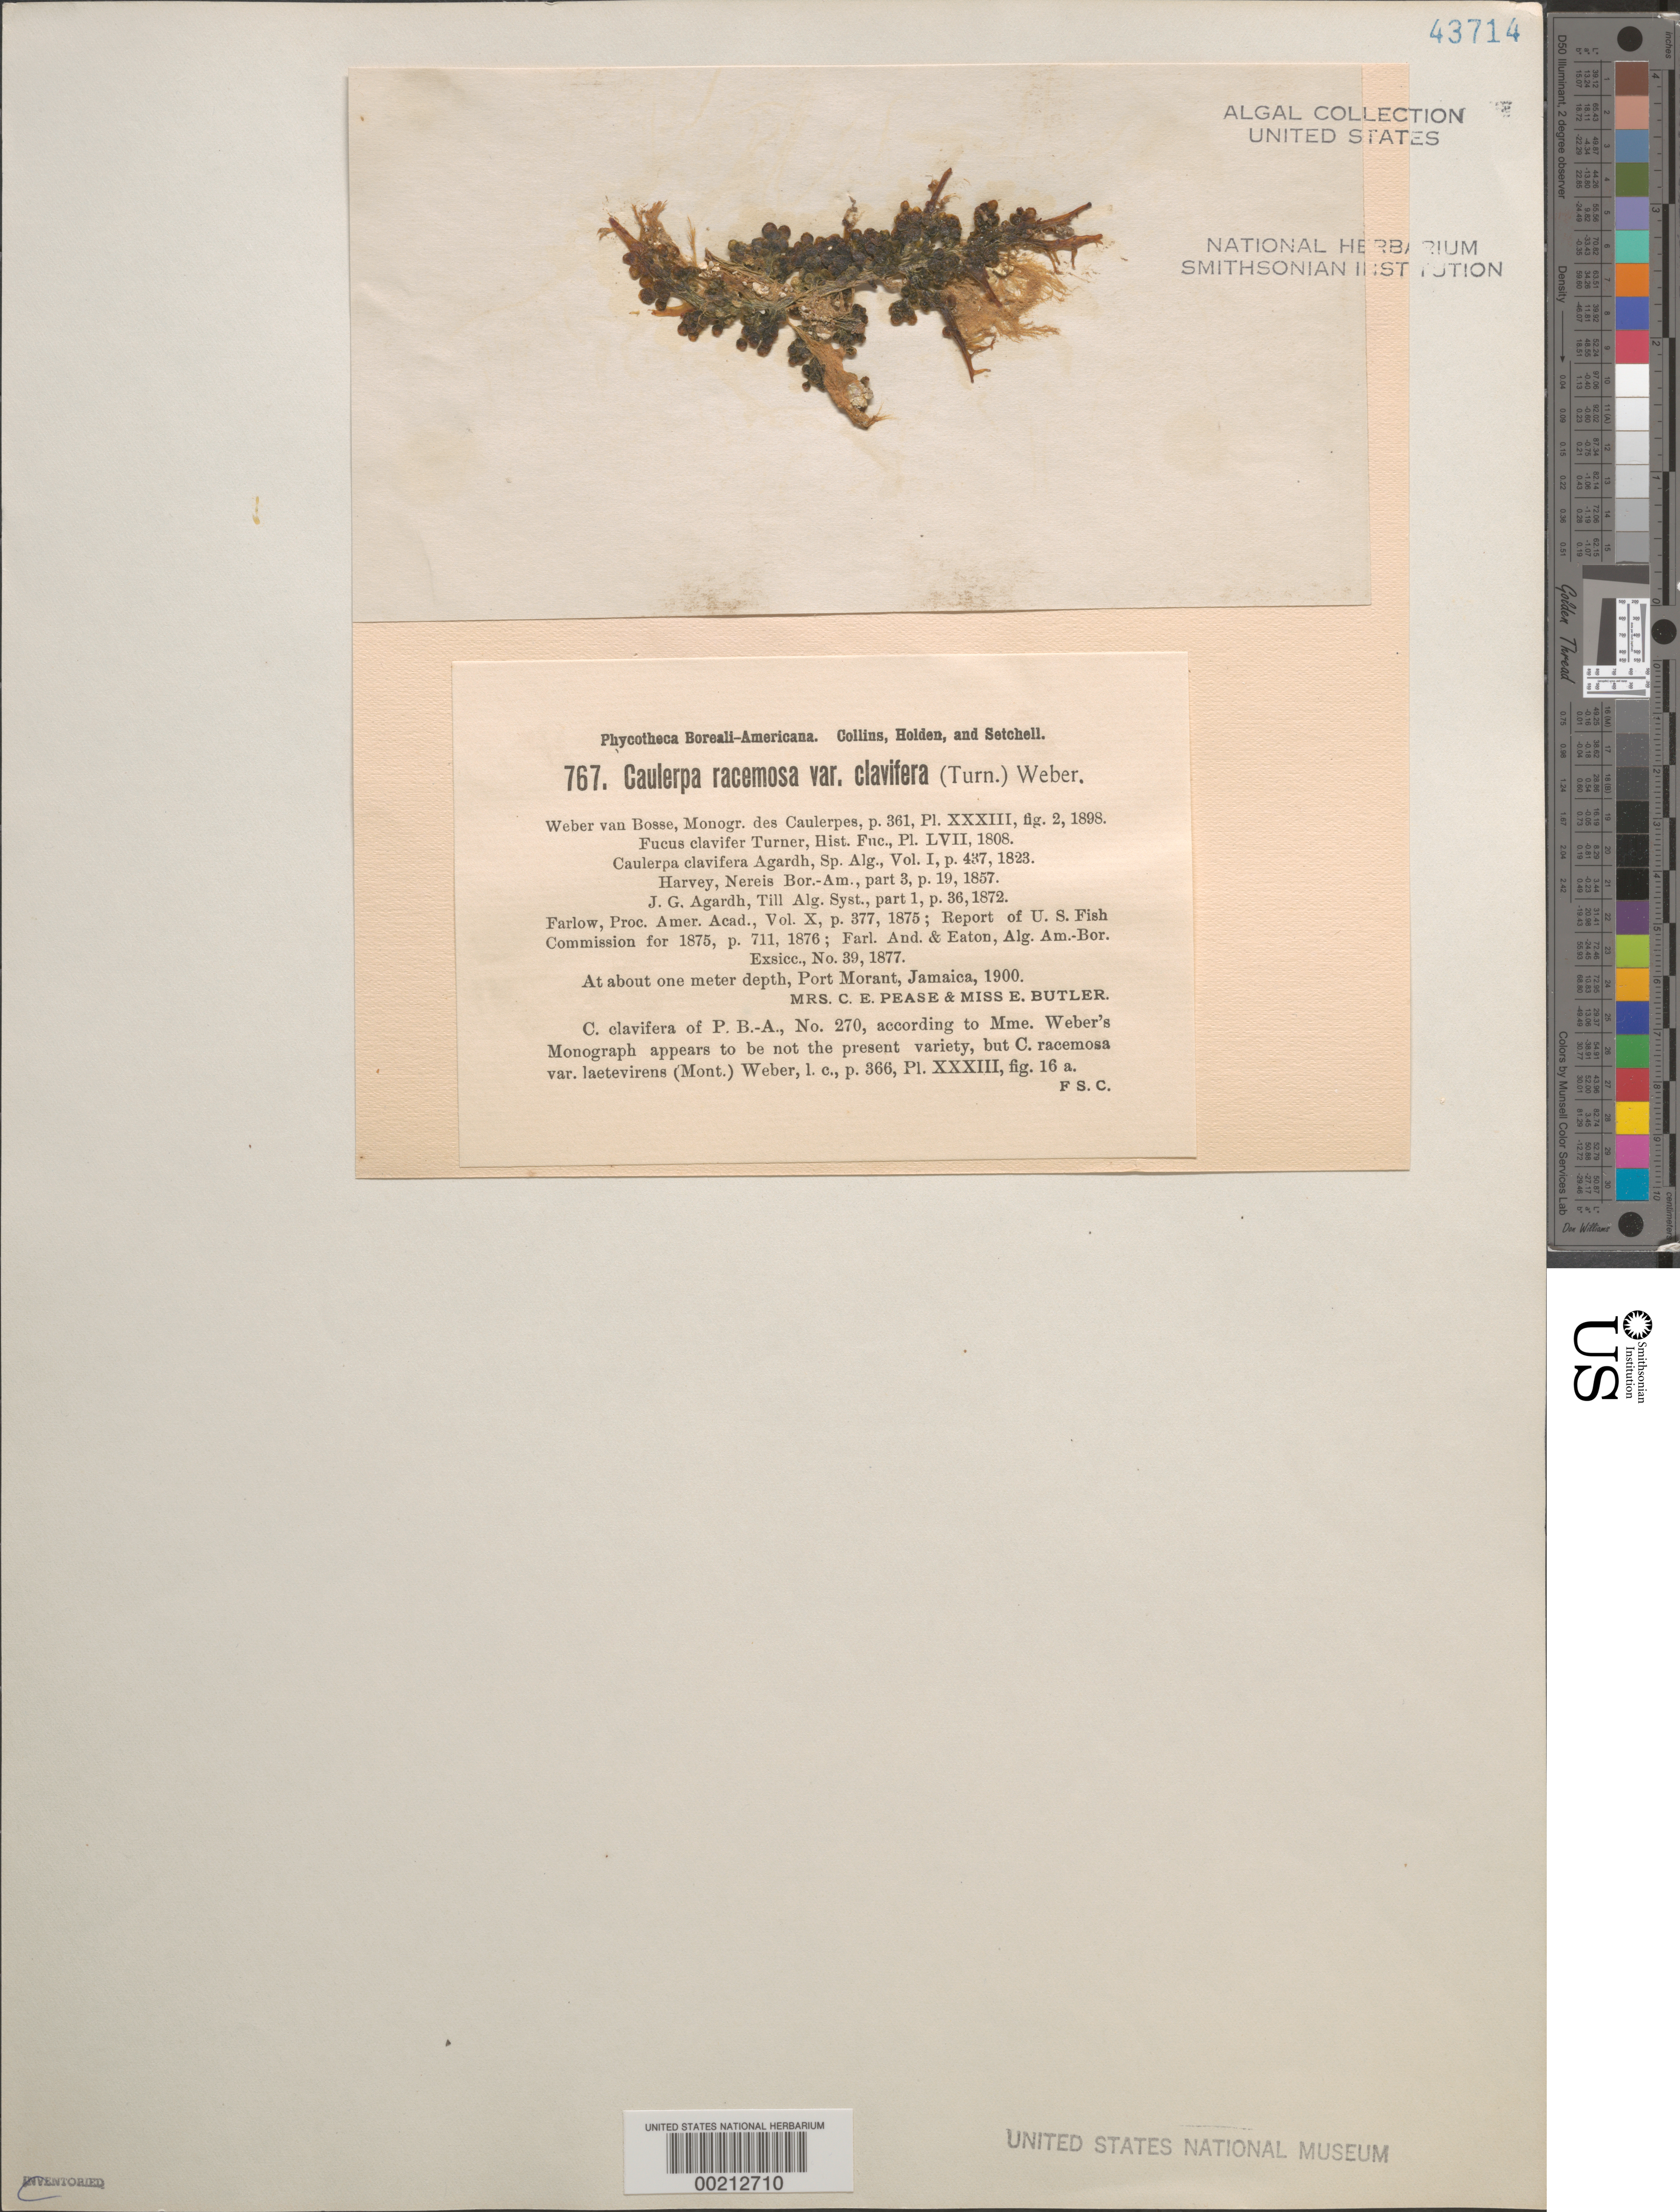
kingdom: Plantae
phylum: Chlorophyta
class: Ulvophyceae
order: Bryopsidales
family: Caulerpaceae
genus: Caulerpa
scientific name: Caulerpa racemosa var. clavifera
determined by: Collins, Frank S.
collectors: C. Pease & E. Butler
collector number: PB-A 767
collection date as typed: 1900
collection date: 1900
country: Jamaica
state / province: Saint Thomas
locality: Port Morant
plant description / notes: Collins, Holden & Setchell, Phycotheca Boreali-Americana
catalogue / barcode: US 43714